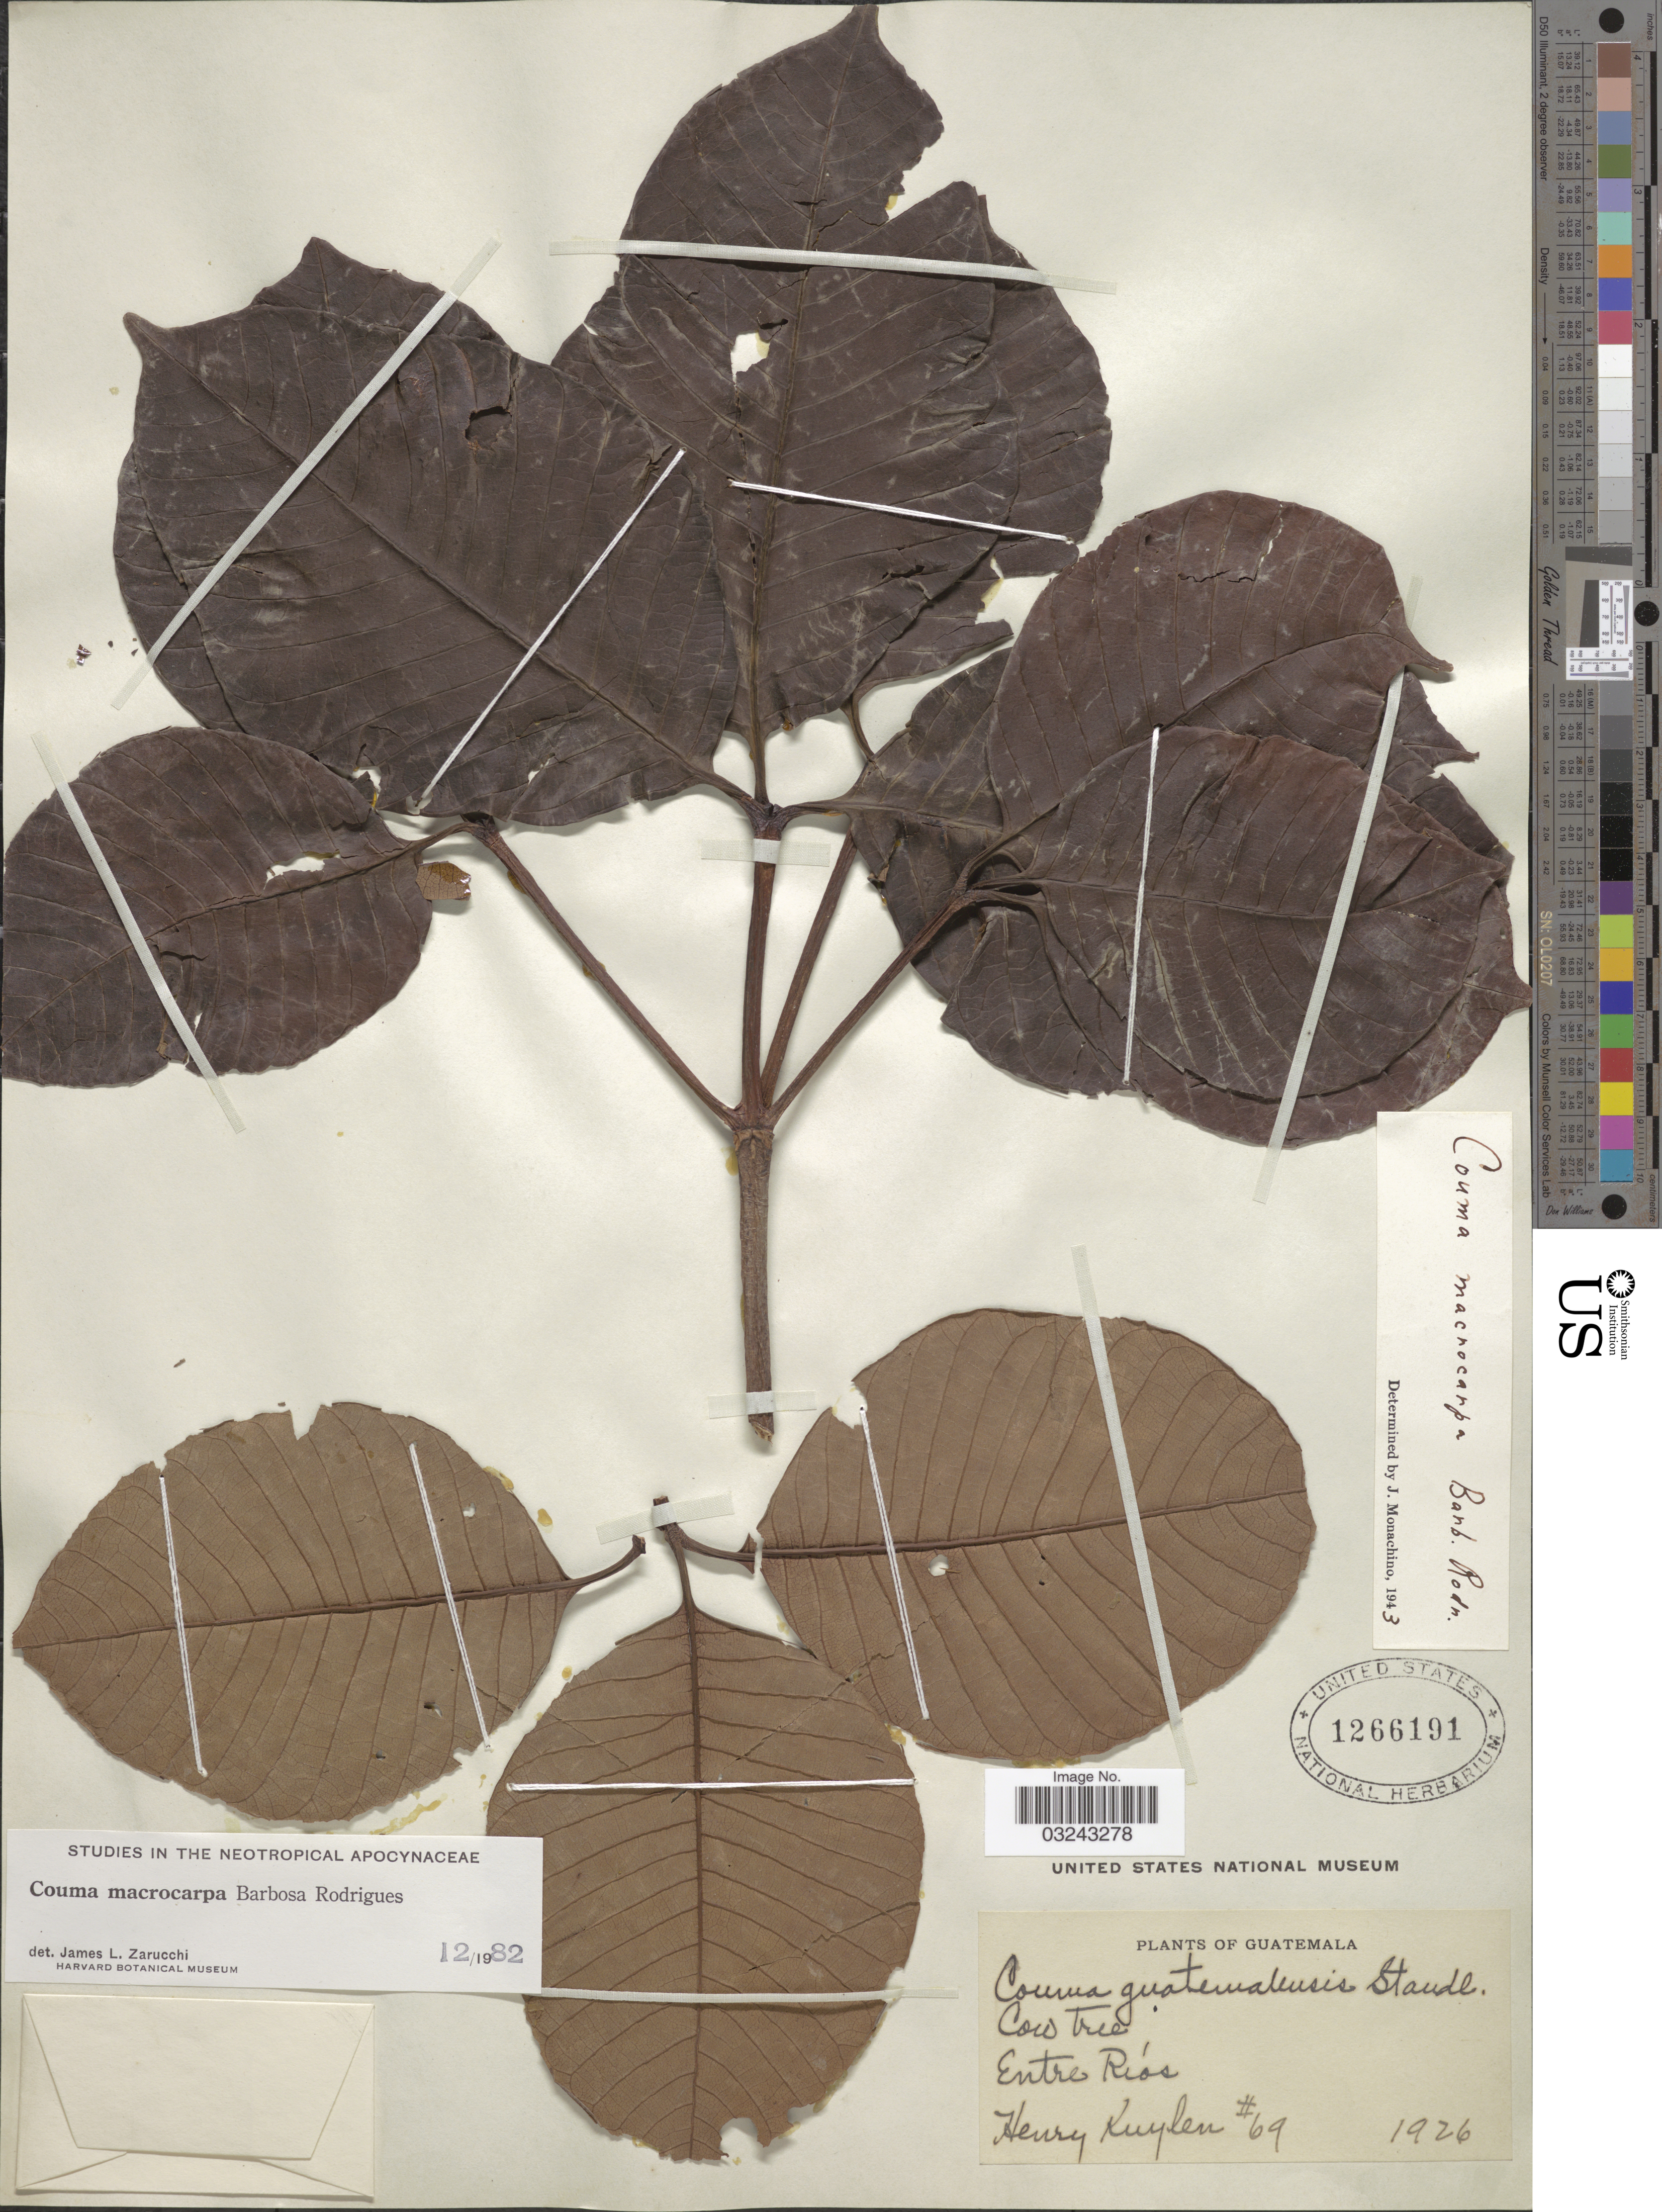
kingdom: Plantae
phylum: Tracheophyta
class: Magnoliopsida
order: Gentianales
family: Apocynaceae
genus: Couma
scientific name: Couma macrocarpa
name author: Barb. Rodr.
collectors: H. Kuylen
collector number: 69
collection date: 1926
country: Guatemala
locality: Entre Riós.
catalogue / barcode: US 1266191